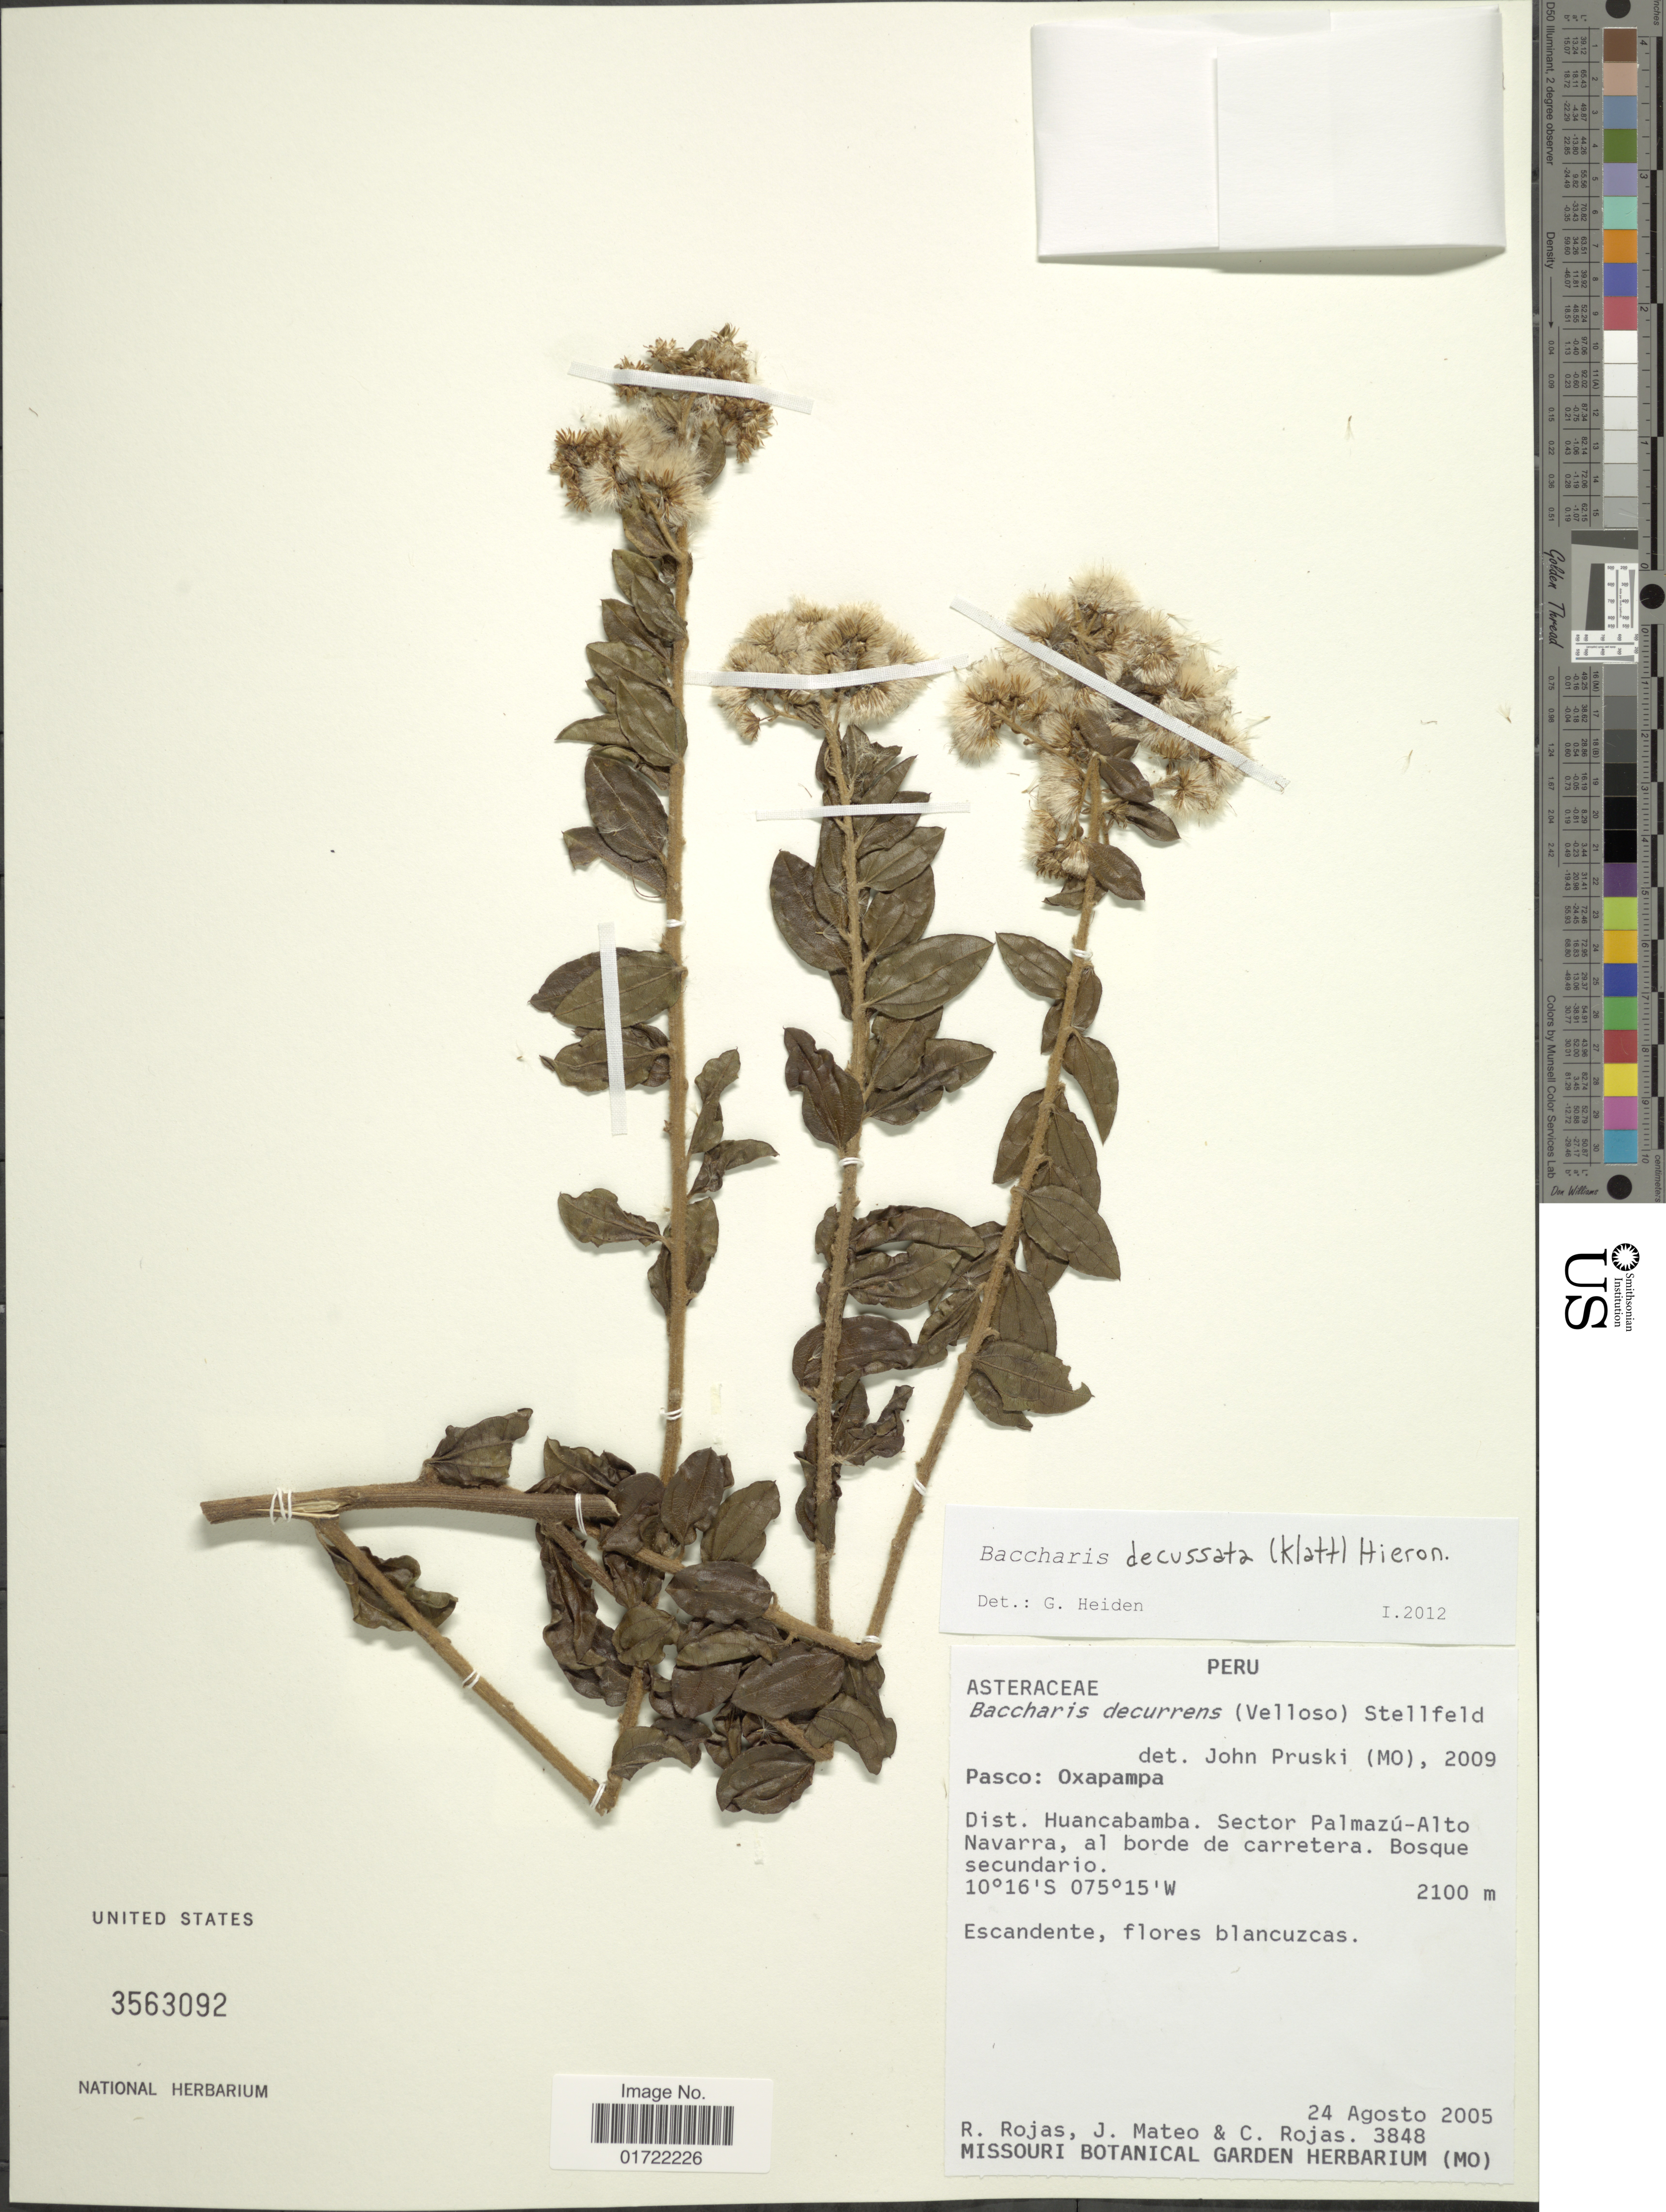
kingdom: Plantae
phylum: Tracheophyta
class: Magnoliopsida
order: Asterales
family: Asteraceae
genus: Baccharis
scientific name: Baccharis decussata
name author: (Klatt) Hieron.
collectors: R. Rojas, J. Mateo & C. Rojas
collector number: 3848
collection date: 2005-08-24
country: Peru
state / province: Pasco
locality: Oxapampa, Dist. Huancabamba, Sector Palmazu-Alto Navarra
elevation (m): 2100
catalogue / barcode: US 3563092